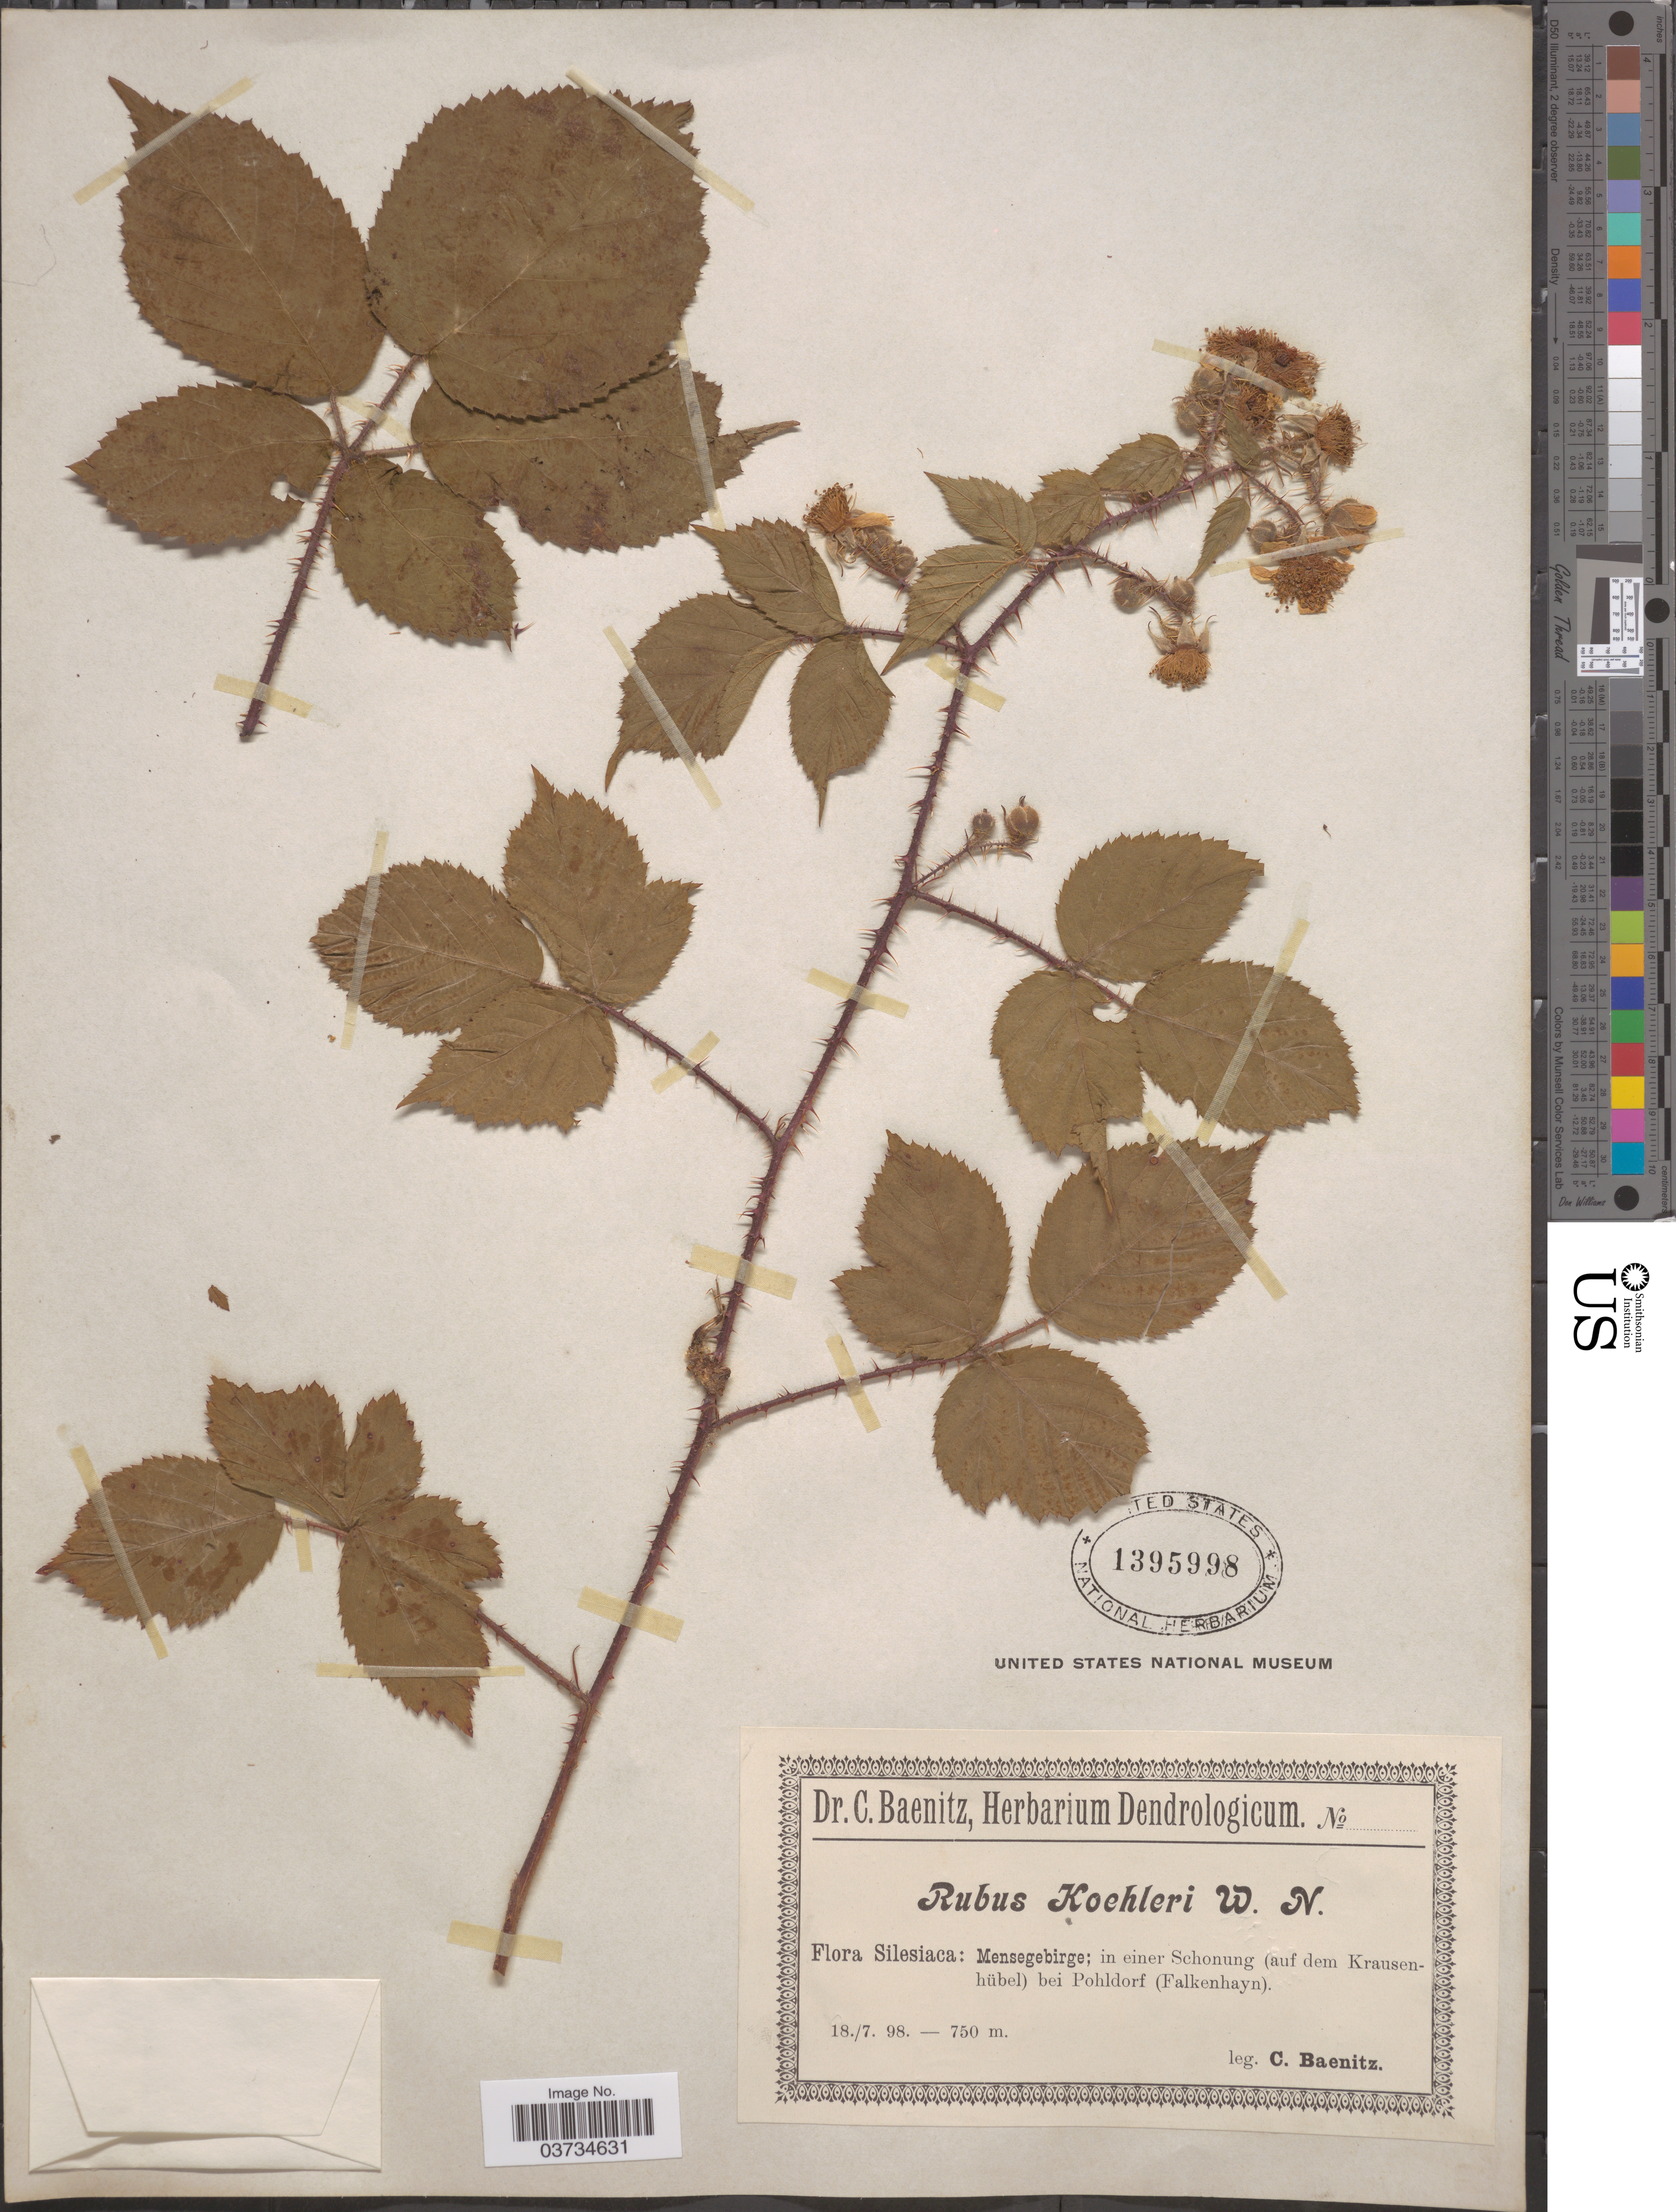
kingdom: Plantae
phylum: Tracheophyta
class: Magnoliopsida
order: Rosales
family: Rosaceae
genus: Rubus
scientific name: Rubus koehleri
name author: Weihe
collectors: C. G. Baenitz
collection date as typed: Transcribed d/m/y: 18/7/98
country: Poland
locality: Silesiaca: Mensegebirge; in einer Schonung (auf dem Krausenhübel) bei Pohldorf (Falkenhayn).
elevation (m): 750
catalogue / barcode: US 1395998